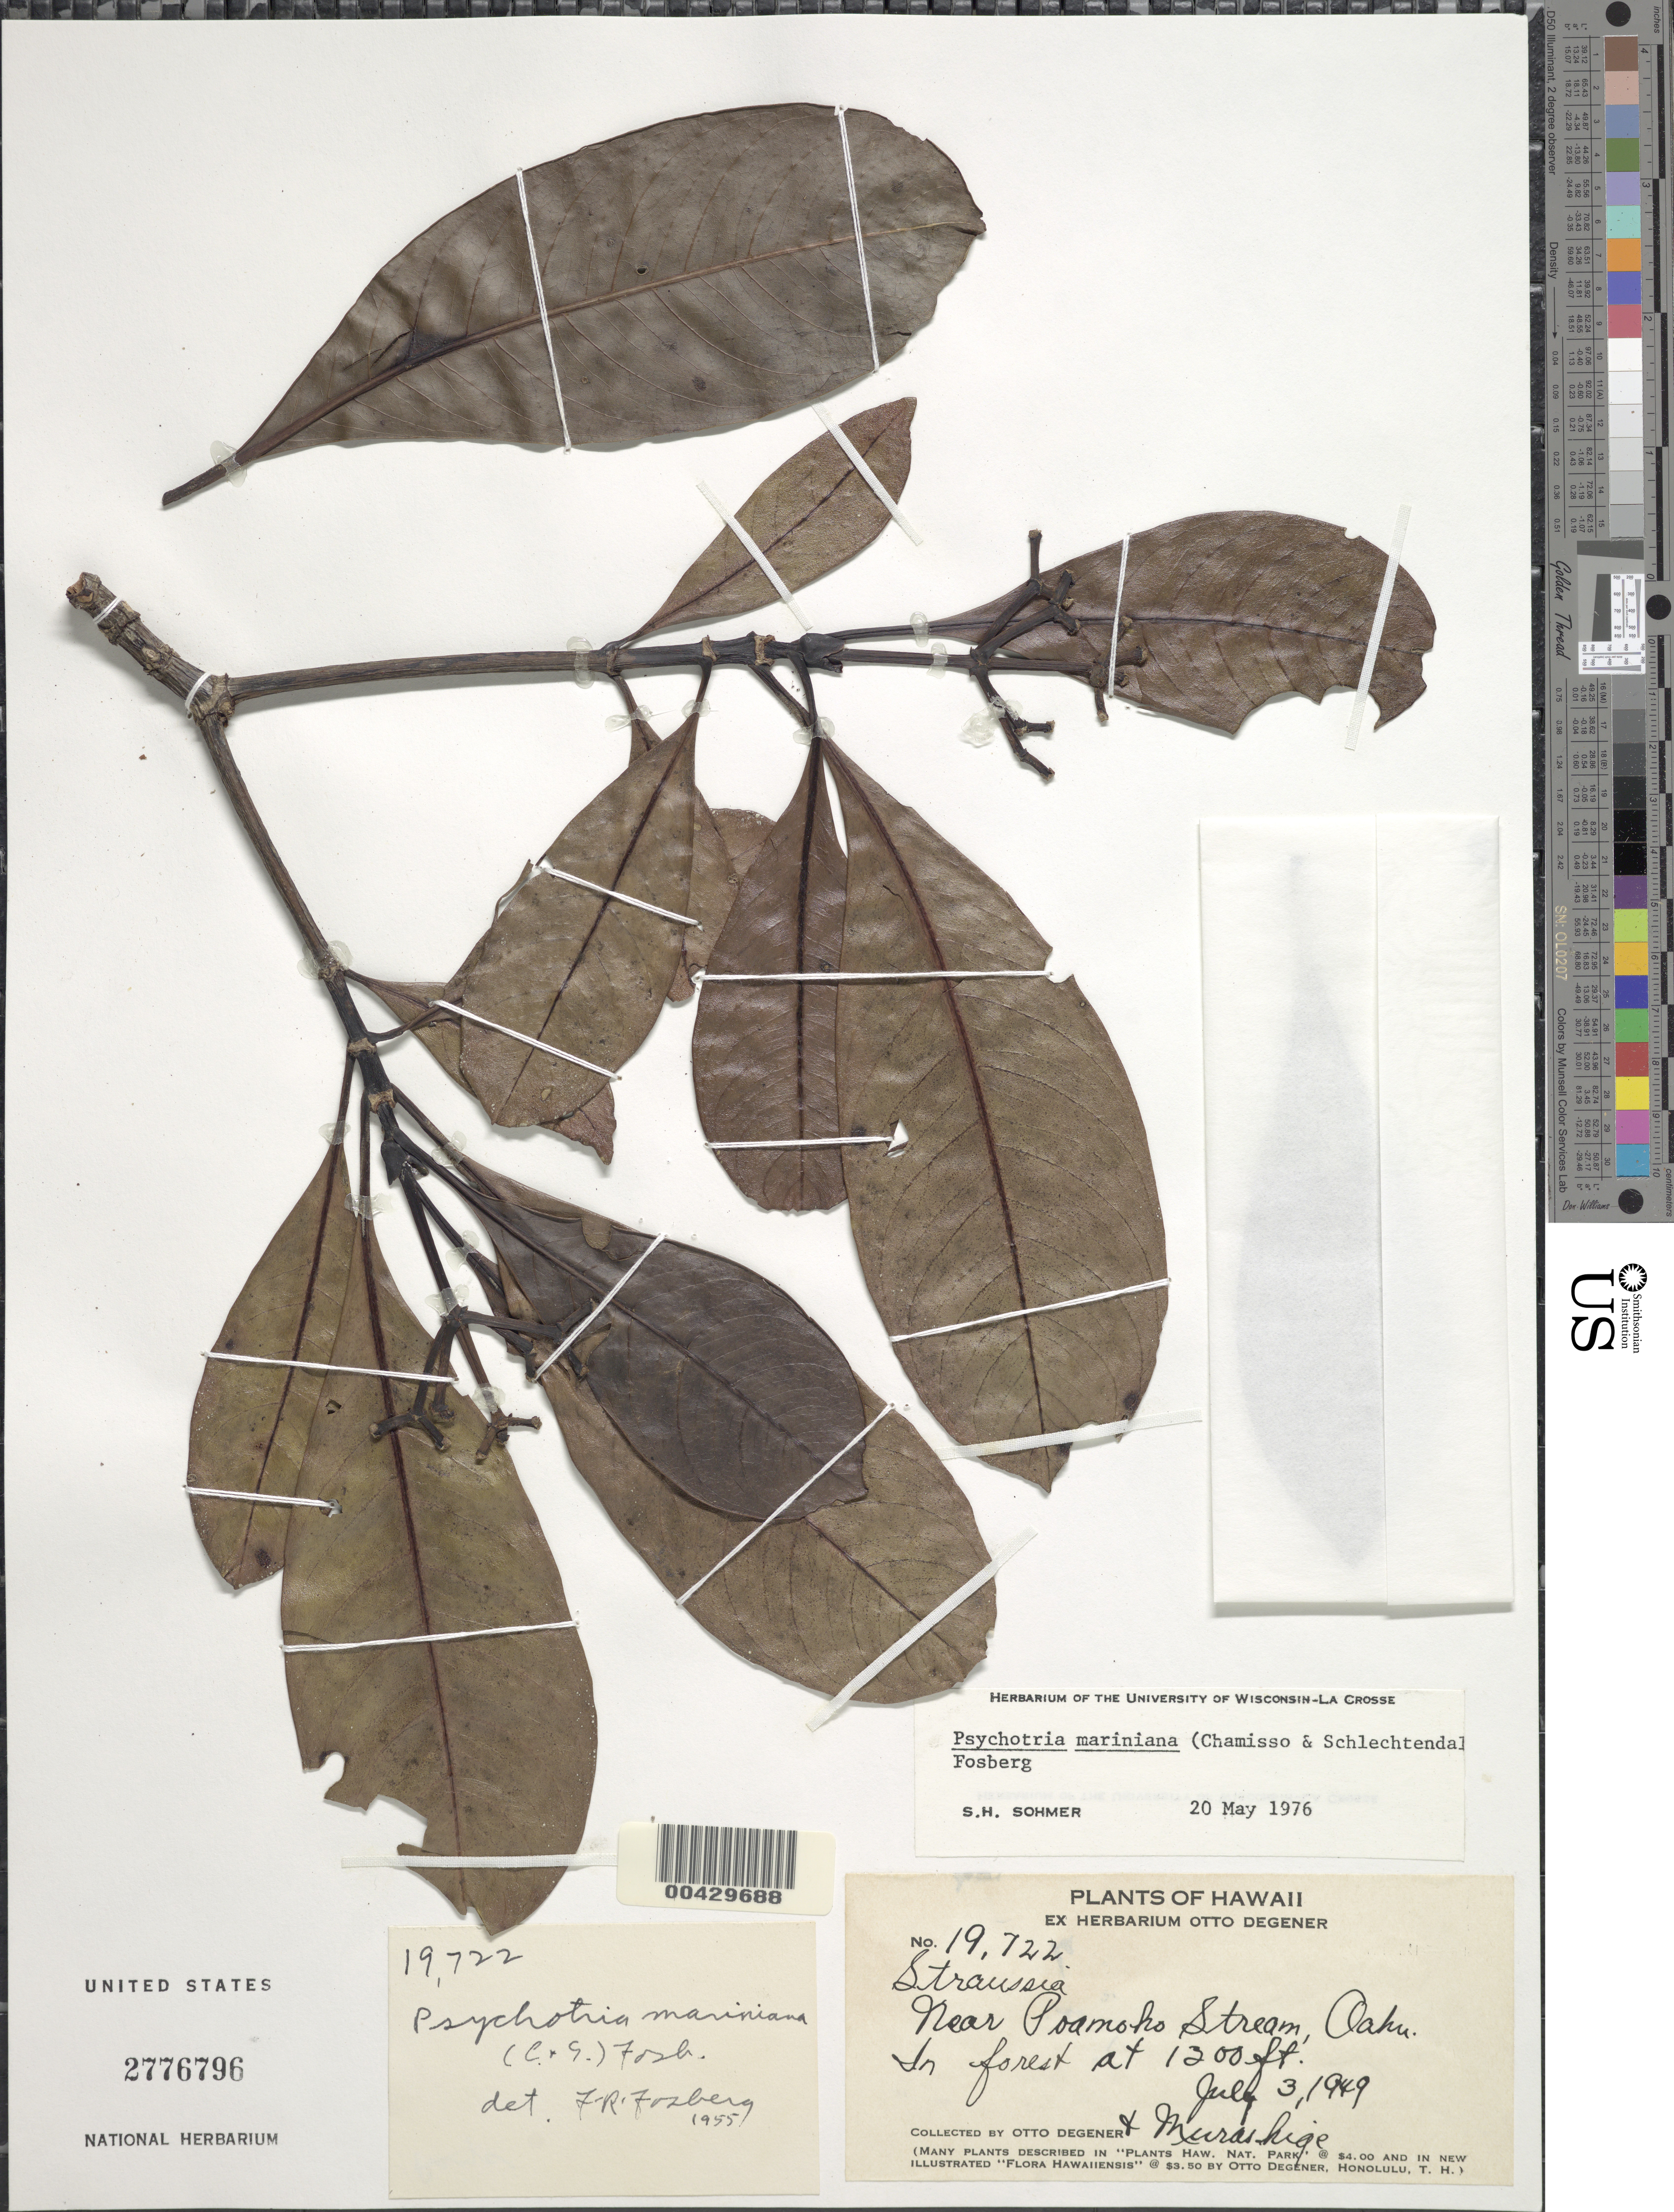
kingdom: Plantae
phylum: Tracheophyta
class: Magnoliopsida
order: Gentianales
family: Rubiaceae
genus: Psychotria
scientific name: Psychotria mariniana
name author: (Cham. & Schltdl.) Fosberg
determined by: Sohmer, S. H.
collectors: O. Degener & T. Murashige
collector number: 19722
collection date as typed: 3 Jul 1949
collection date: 1949-07-03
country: United States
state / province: Hawaii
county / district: Honolulu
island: Oahu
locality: Near Poamoho Stream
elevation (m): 396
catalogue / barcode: US 2776796